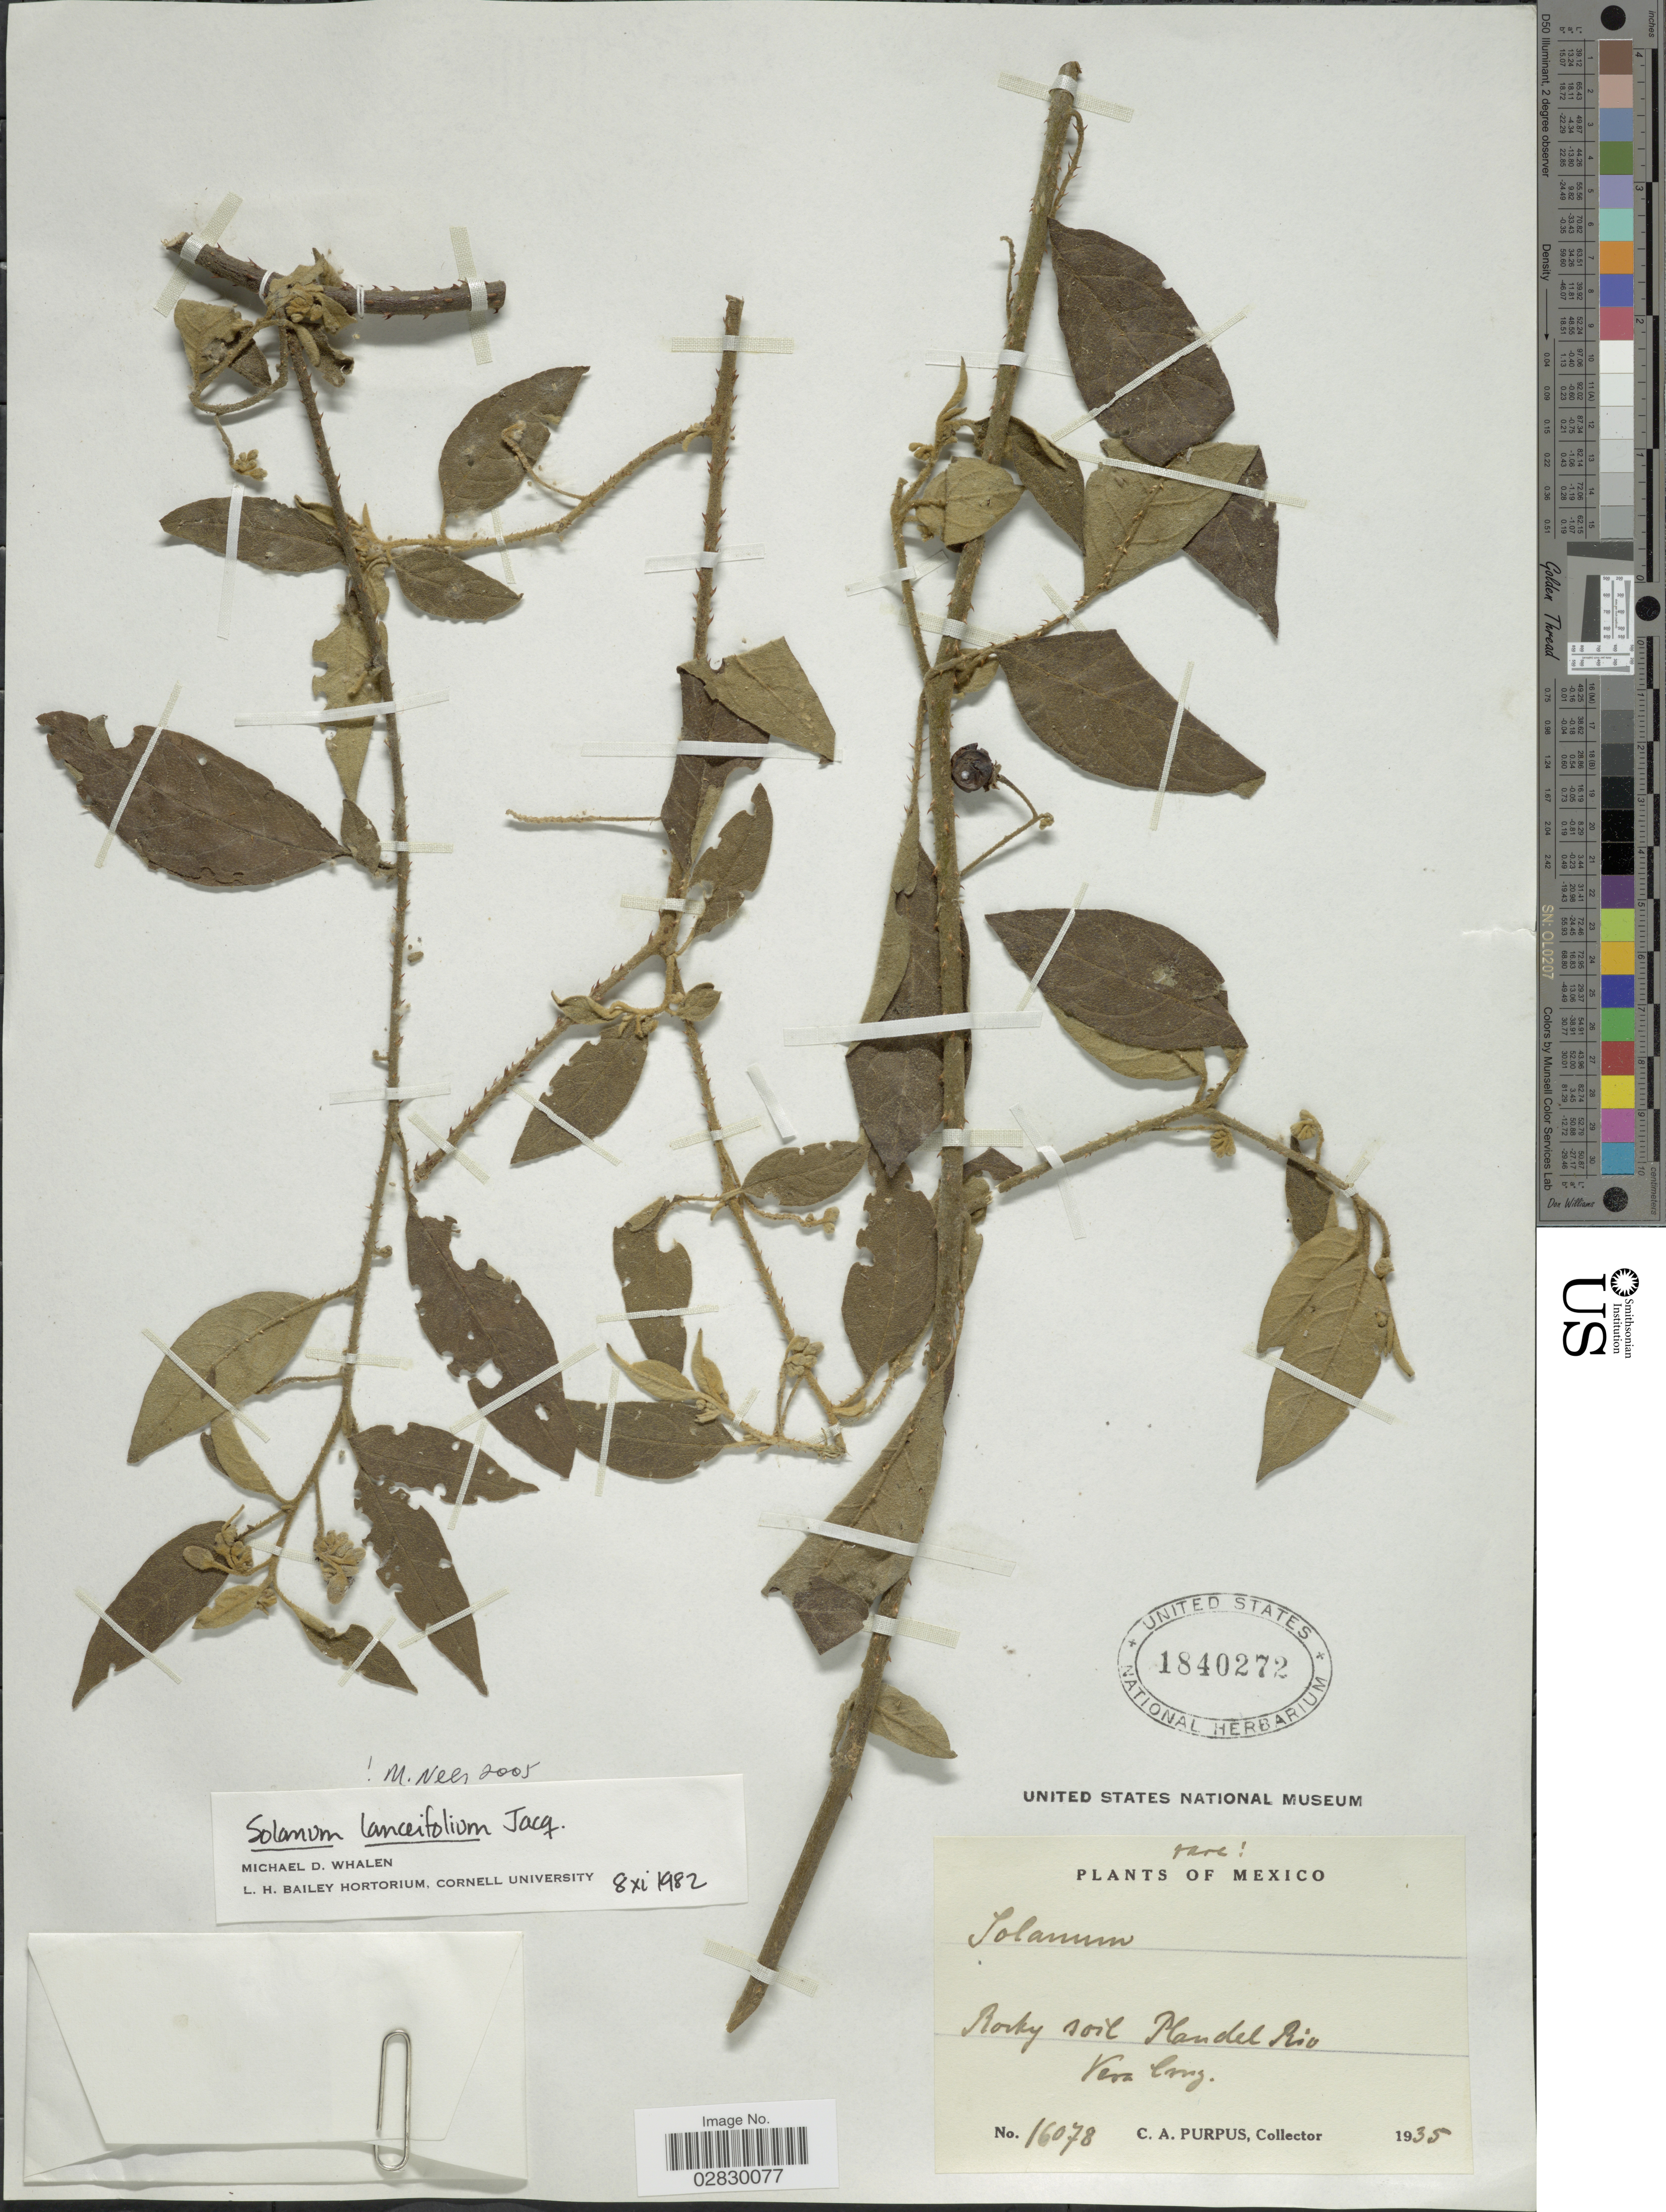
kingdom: Plantae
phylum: Tracheophyta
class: Magnoliopsida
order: Solanales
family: Solanaceae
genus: Solanum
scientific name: Solanum lanceifolium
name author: Jacq.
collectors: C. A. Purpus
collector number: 16078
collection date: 1935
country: Mexico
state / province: Veracruz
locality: Rocky soil Plan del Rio.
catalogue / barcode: US 1840272